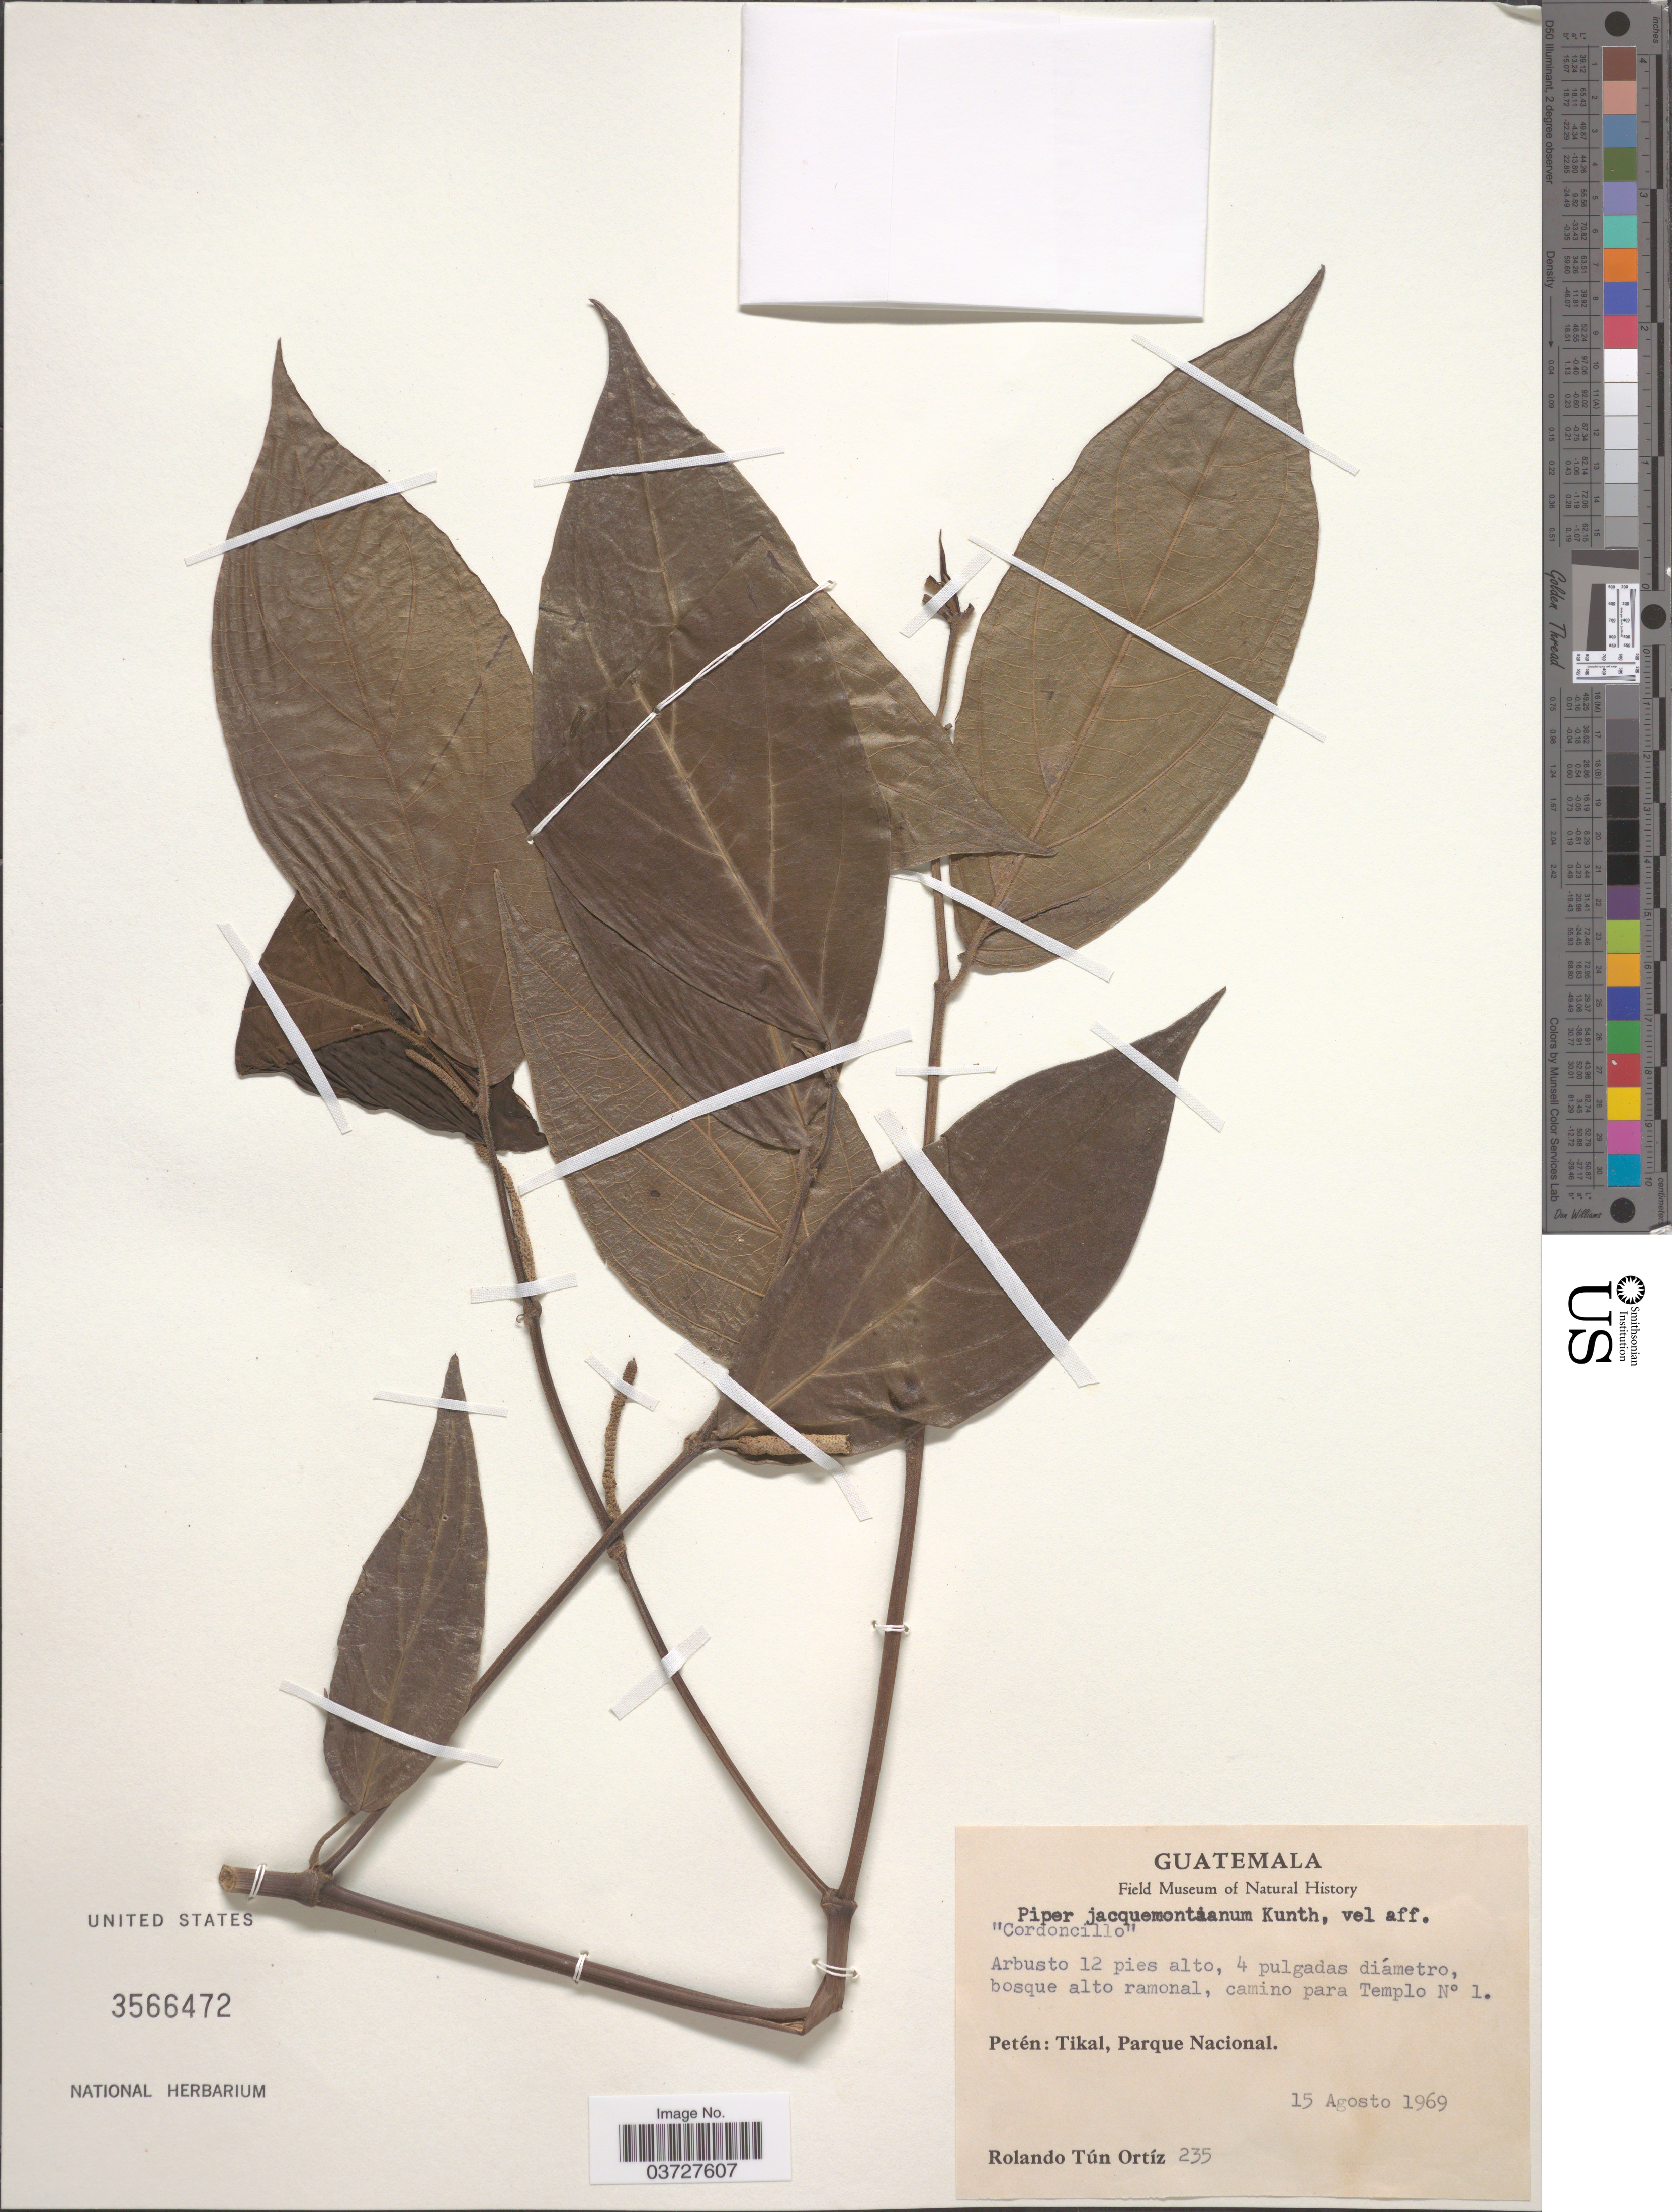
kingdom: Plantae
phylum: Tracheophyta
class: Magnoliopsida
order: Piperales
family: Piperaceae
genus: Piper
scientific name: Piper jacquemontianum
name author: Kunth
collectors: R. T. Ortíz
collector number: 235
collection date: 1969-08-15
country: Guatemala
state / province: El Peten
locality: Bosque alto ramonal, camino para Templo Nº 1. Petén: Tikal, Parque Nacional.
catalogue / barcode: US 3566472